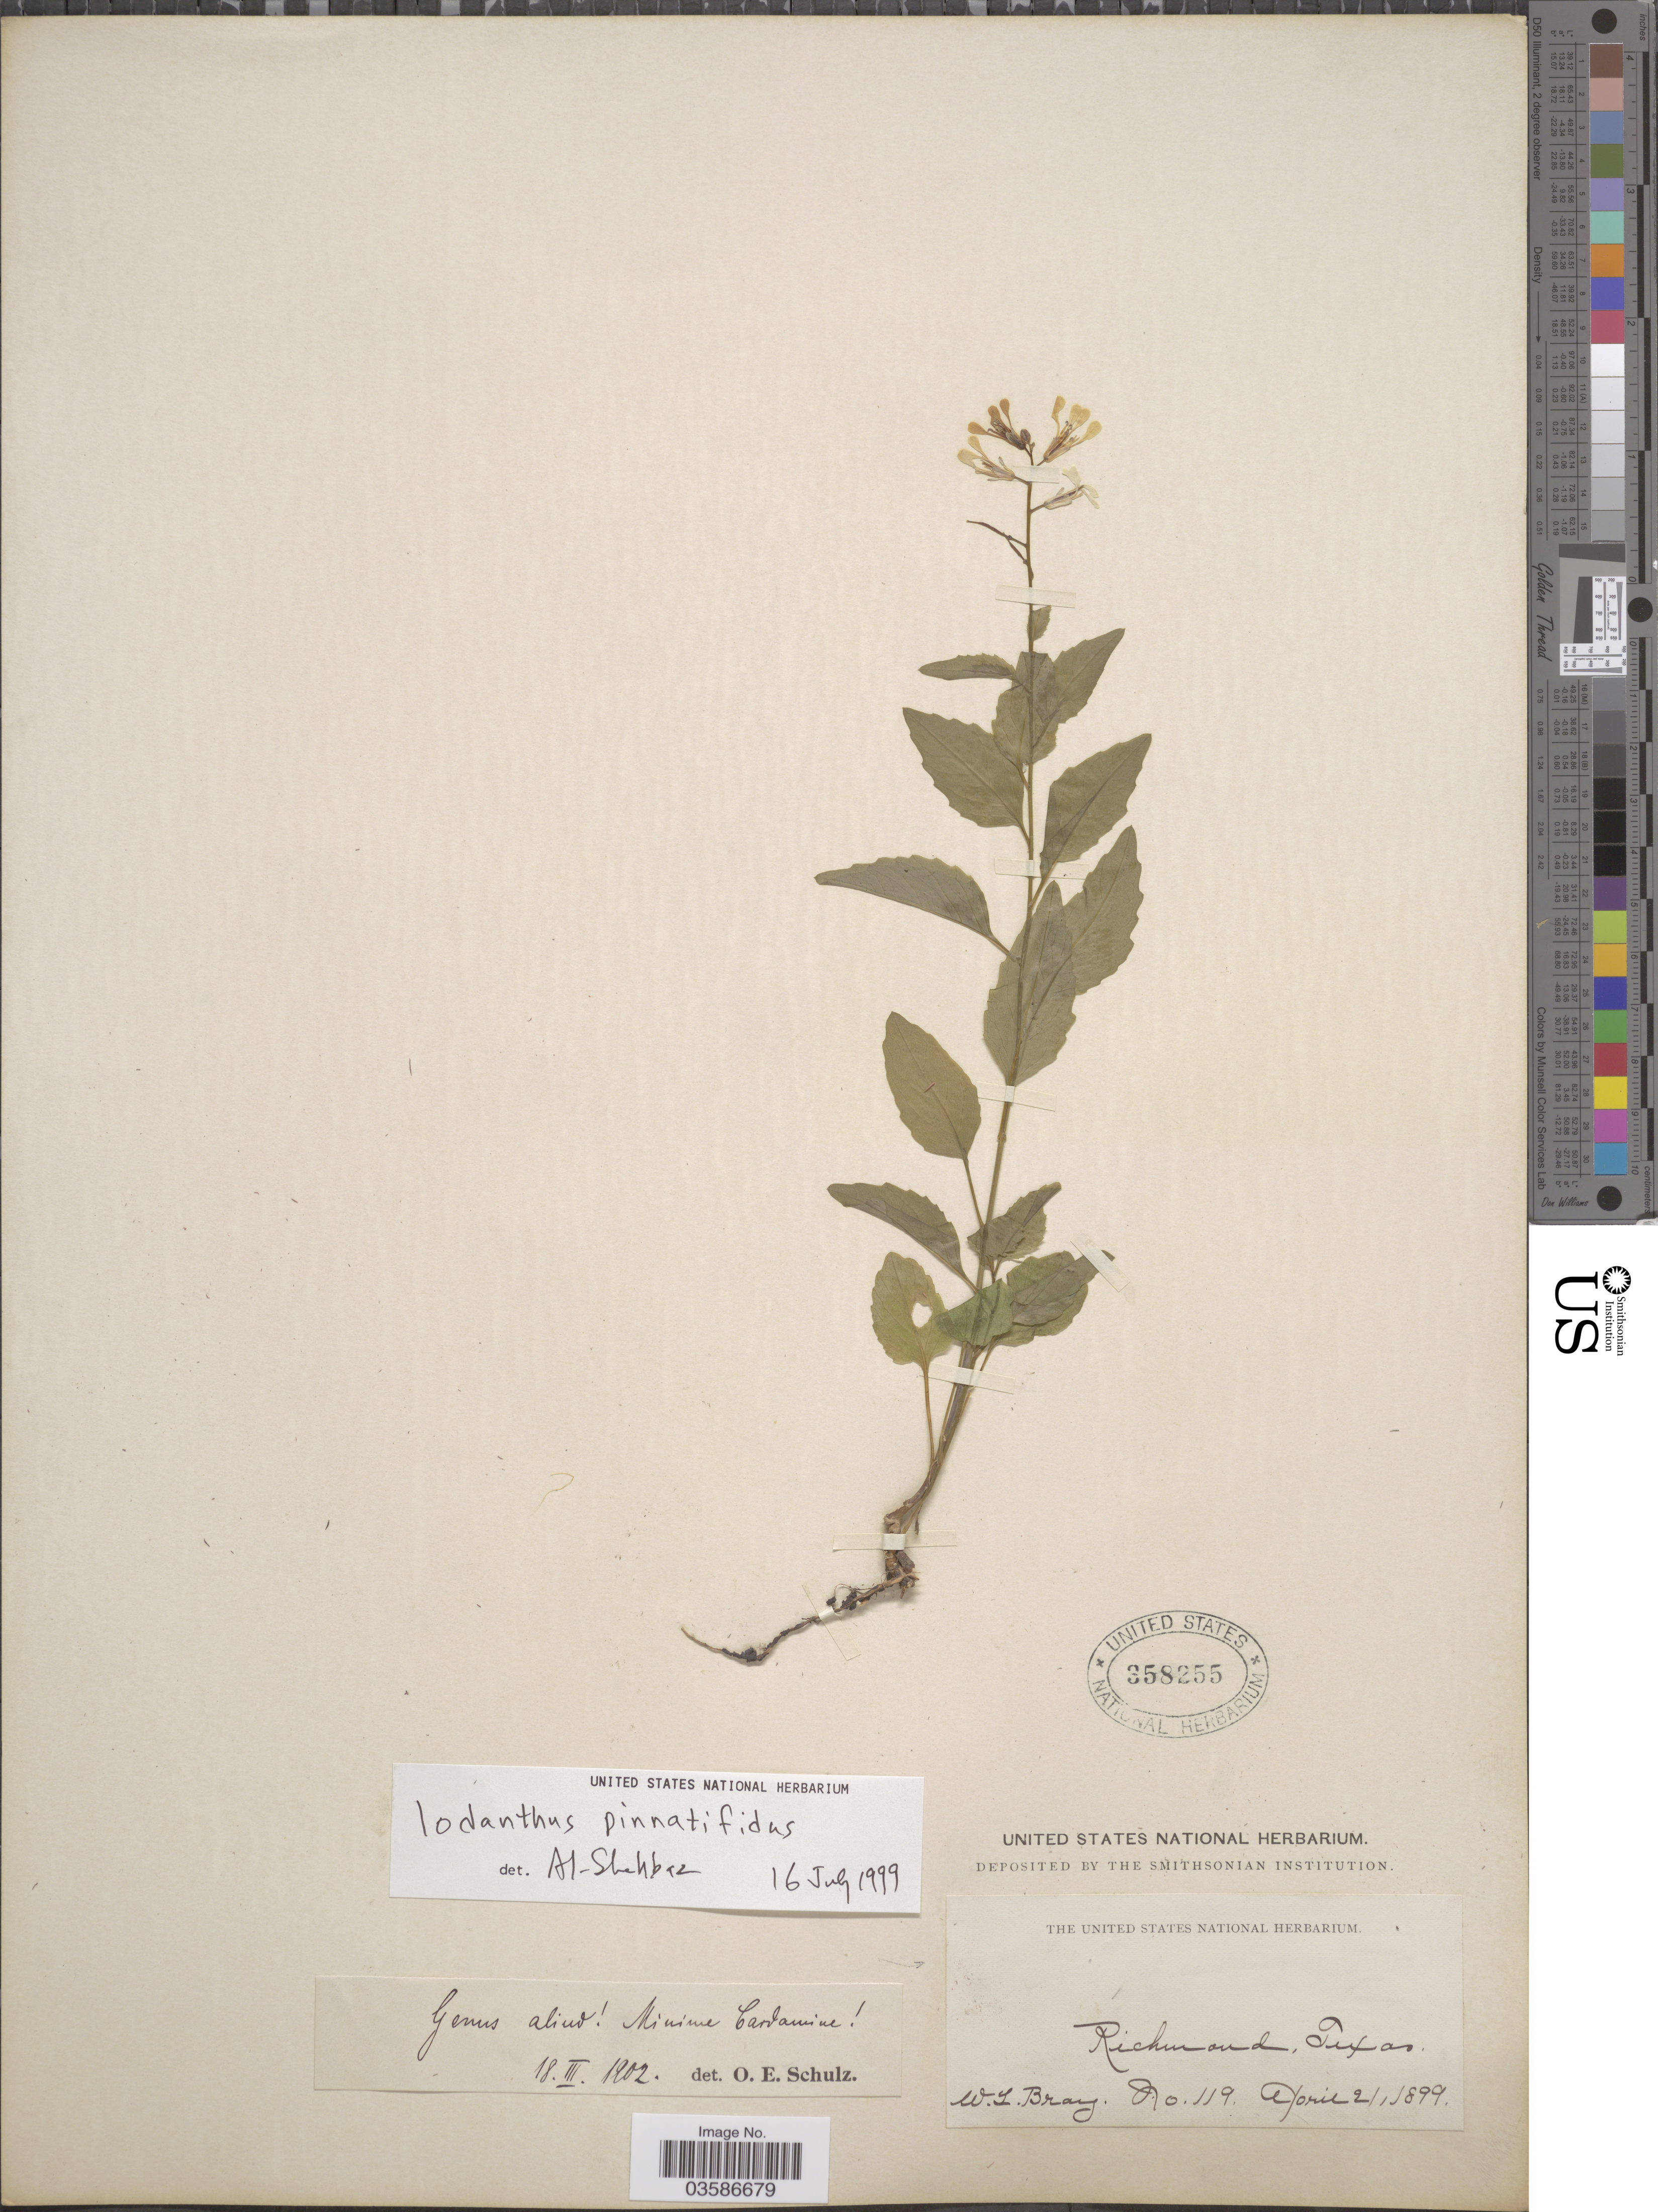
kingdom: Plantae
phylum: Tracheophyta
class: Magnoliopsida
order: Brassicales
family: Brassicaceae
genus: Iodanthus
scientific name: Iodanthus pinnatifidus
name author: (Michx.) Steud.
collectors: W. L. Bray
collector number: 119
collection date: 1899-04-02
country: United States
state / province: Texas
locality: Richmond.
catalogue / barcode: US 358255